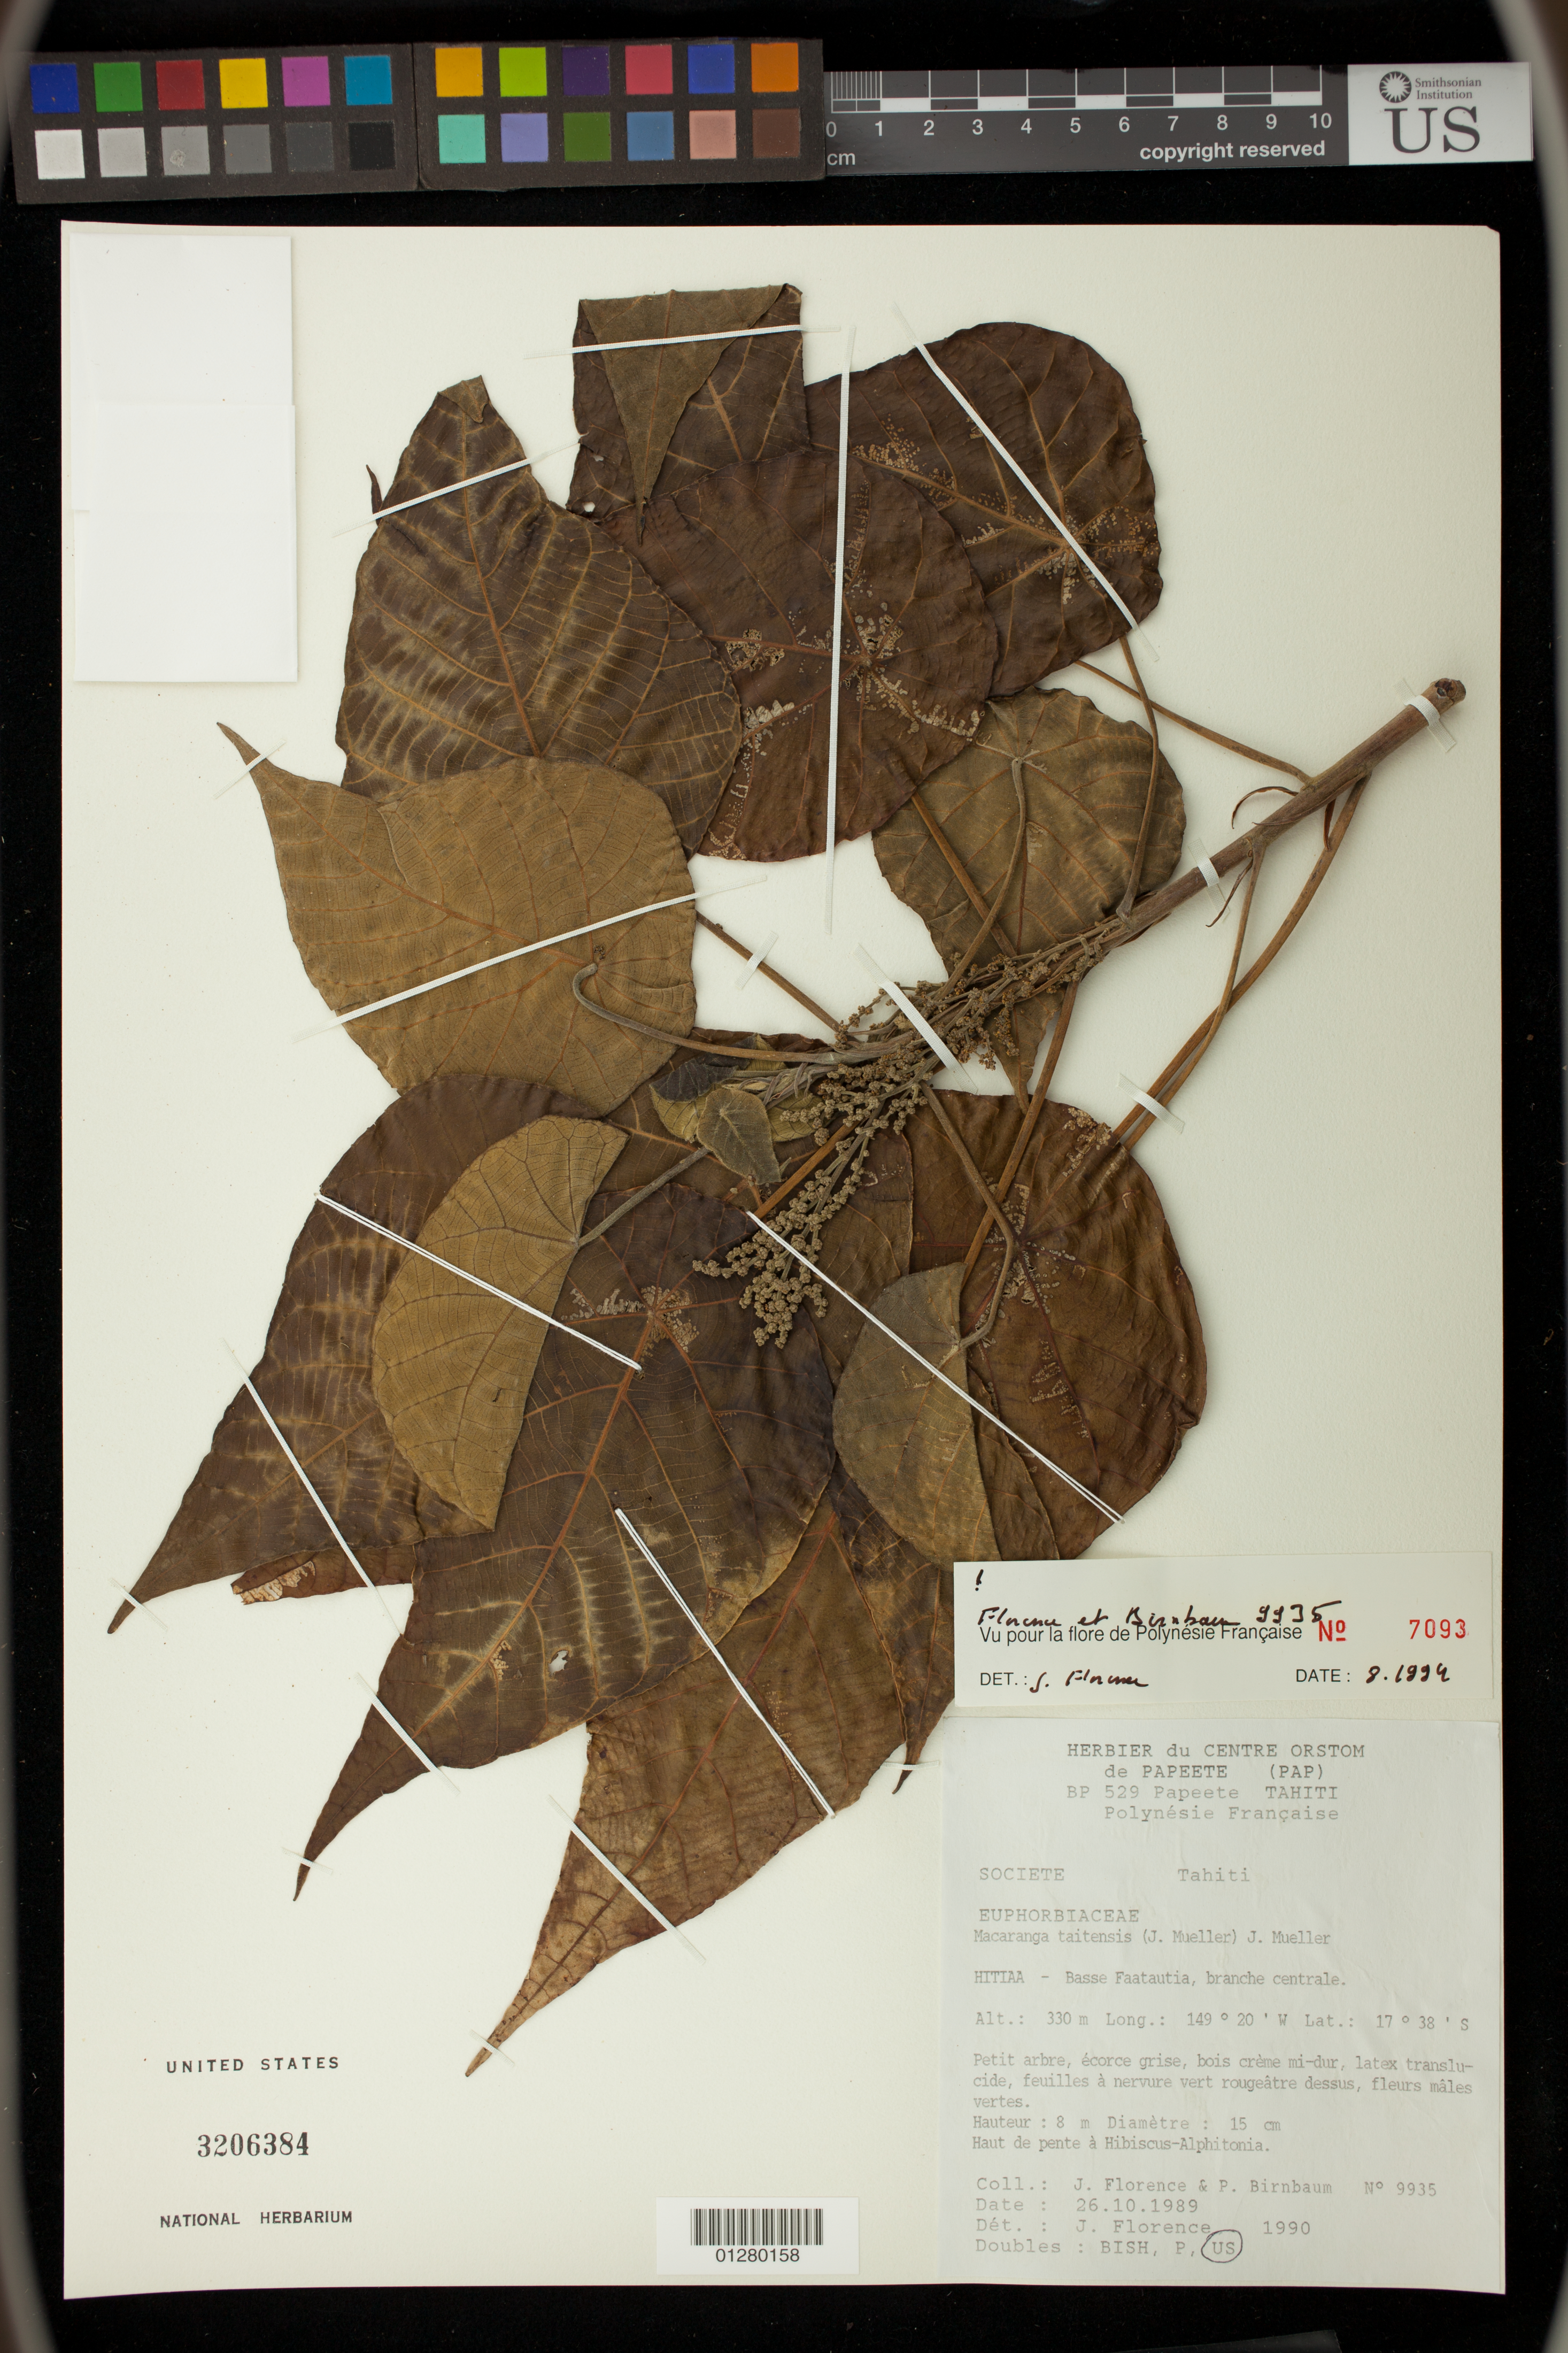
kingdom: Plantae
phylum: Tracheophyta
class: Magnoliopsida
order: Malpighiales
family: Euphorbiaceae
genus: Macaranga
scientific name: Macaranga taitensis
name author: (Müll. Arg.) Müll. Arg.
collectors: J. Florence & P. Birnbaum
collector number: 9935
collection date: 1989-10-26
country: French Polynesia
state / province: Iles du Vent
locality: Hitiaa - Basse Faatautia, branche centrale.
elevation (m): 330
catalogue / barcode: US 3206384